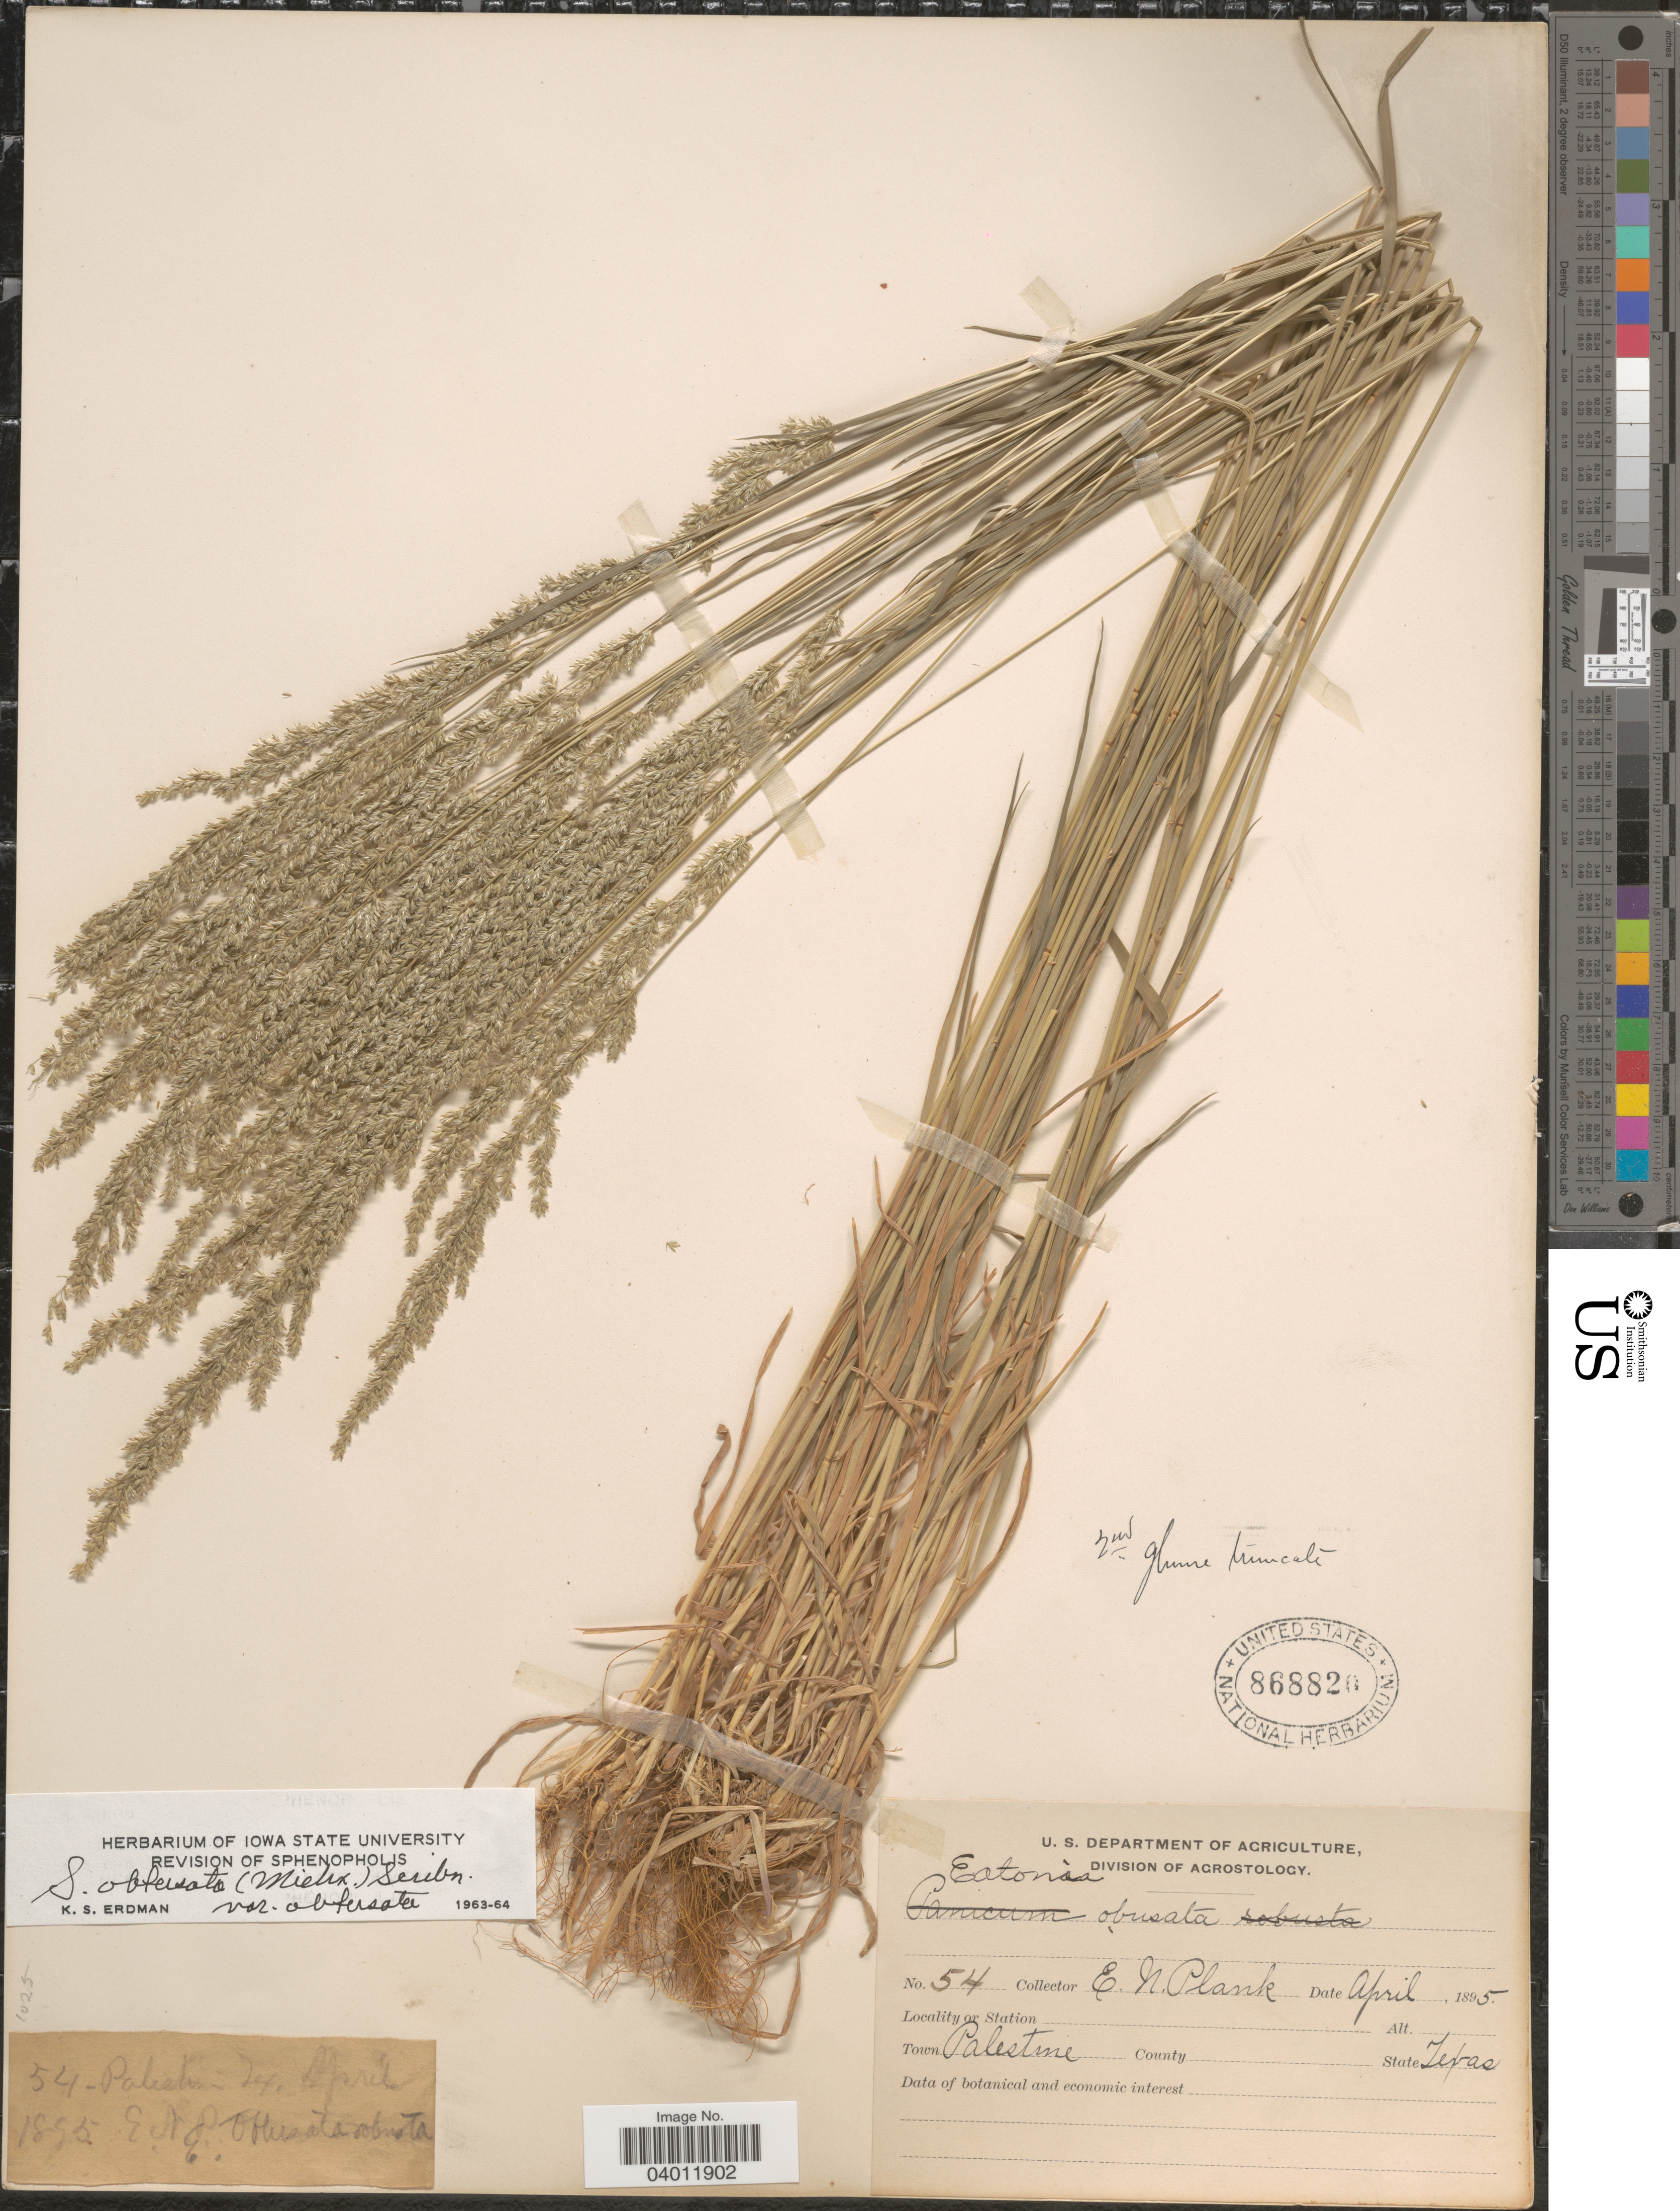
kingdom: Plantae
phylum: Tracheophyta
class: Liliopsida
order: Poales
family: Poaceae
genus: Sphenopholis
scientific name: Sphenopholis obtusata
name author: (Michx.) Scribn.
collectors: E. Plank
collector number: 54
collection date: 1895-04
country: United States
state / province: Texas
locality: Town Palestine.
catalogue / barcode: US 868820